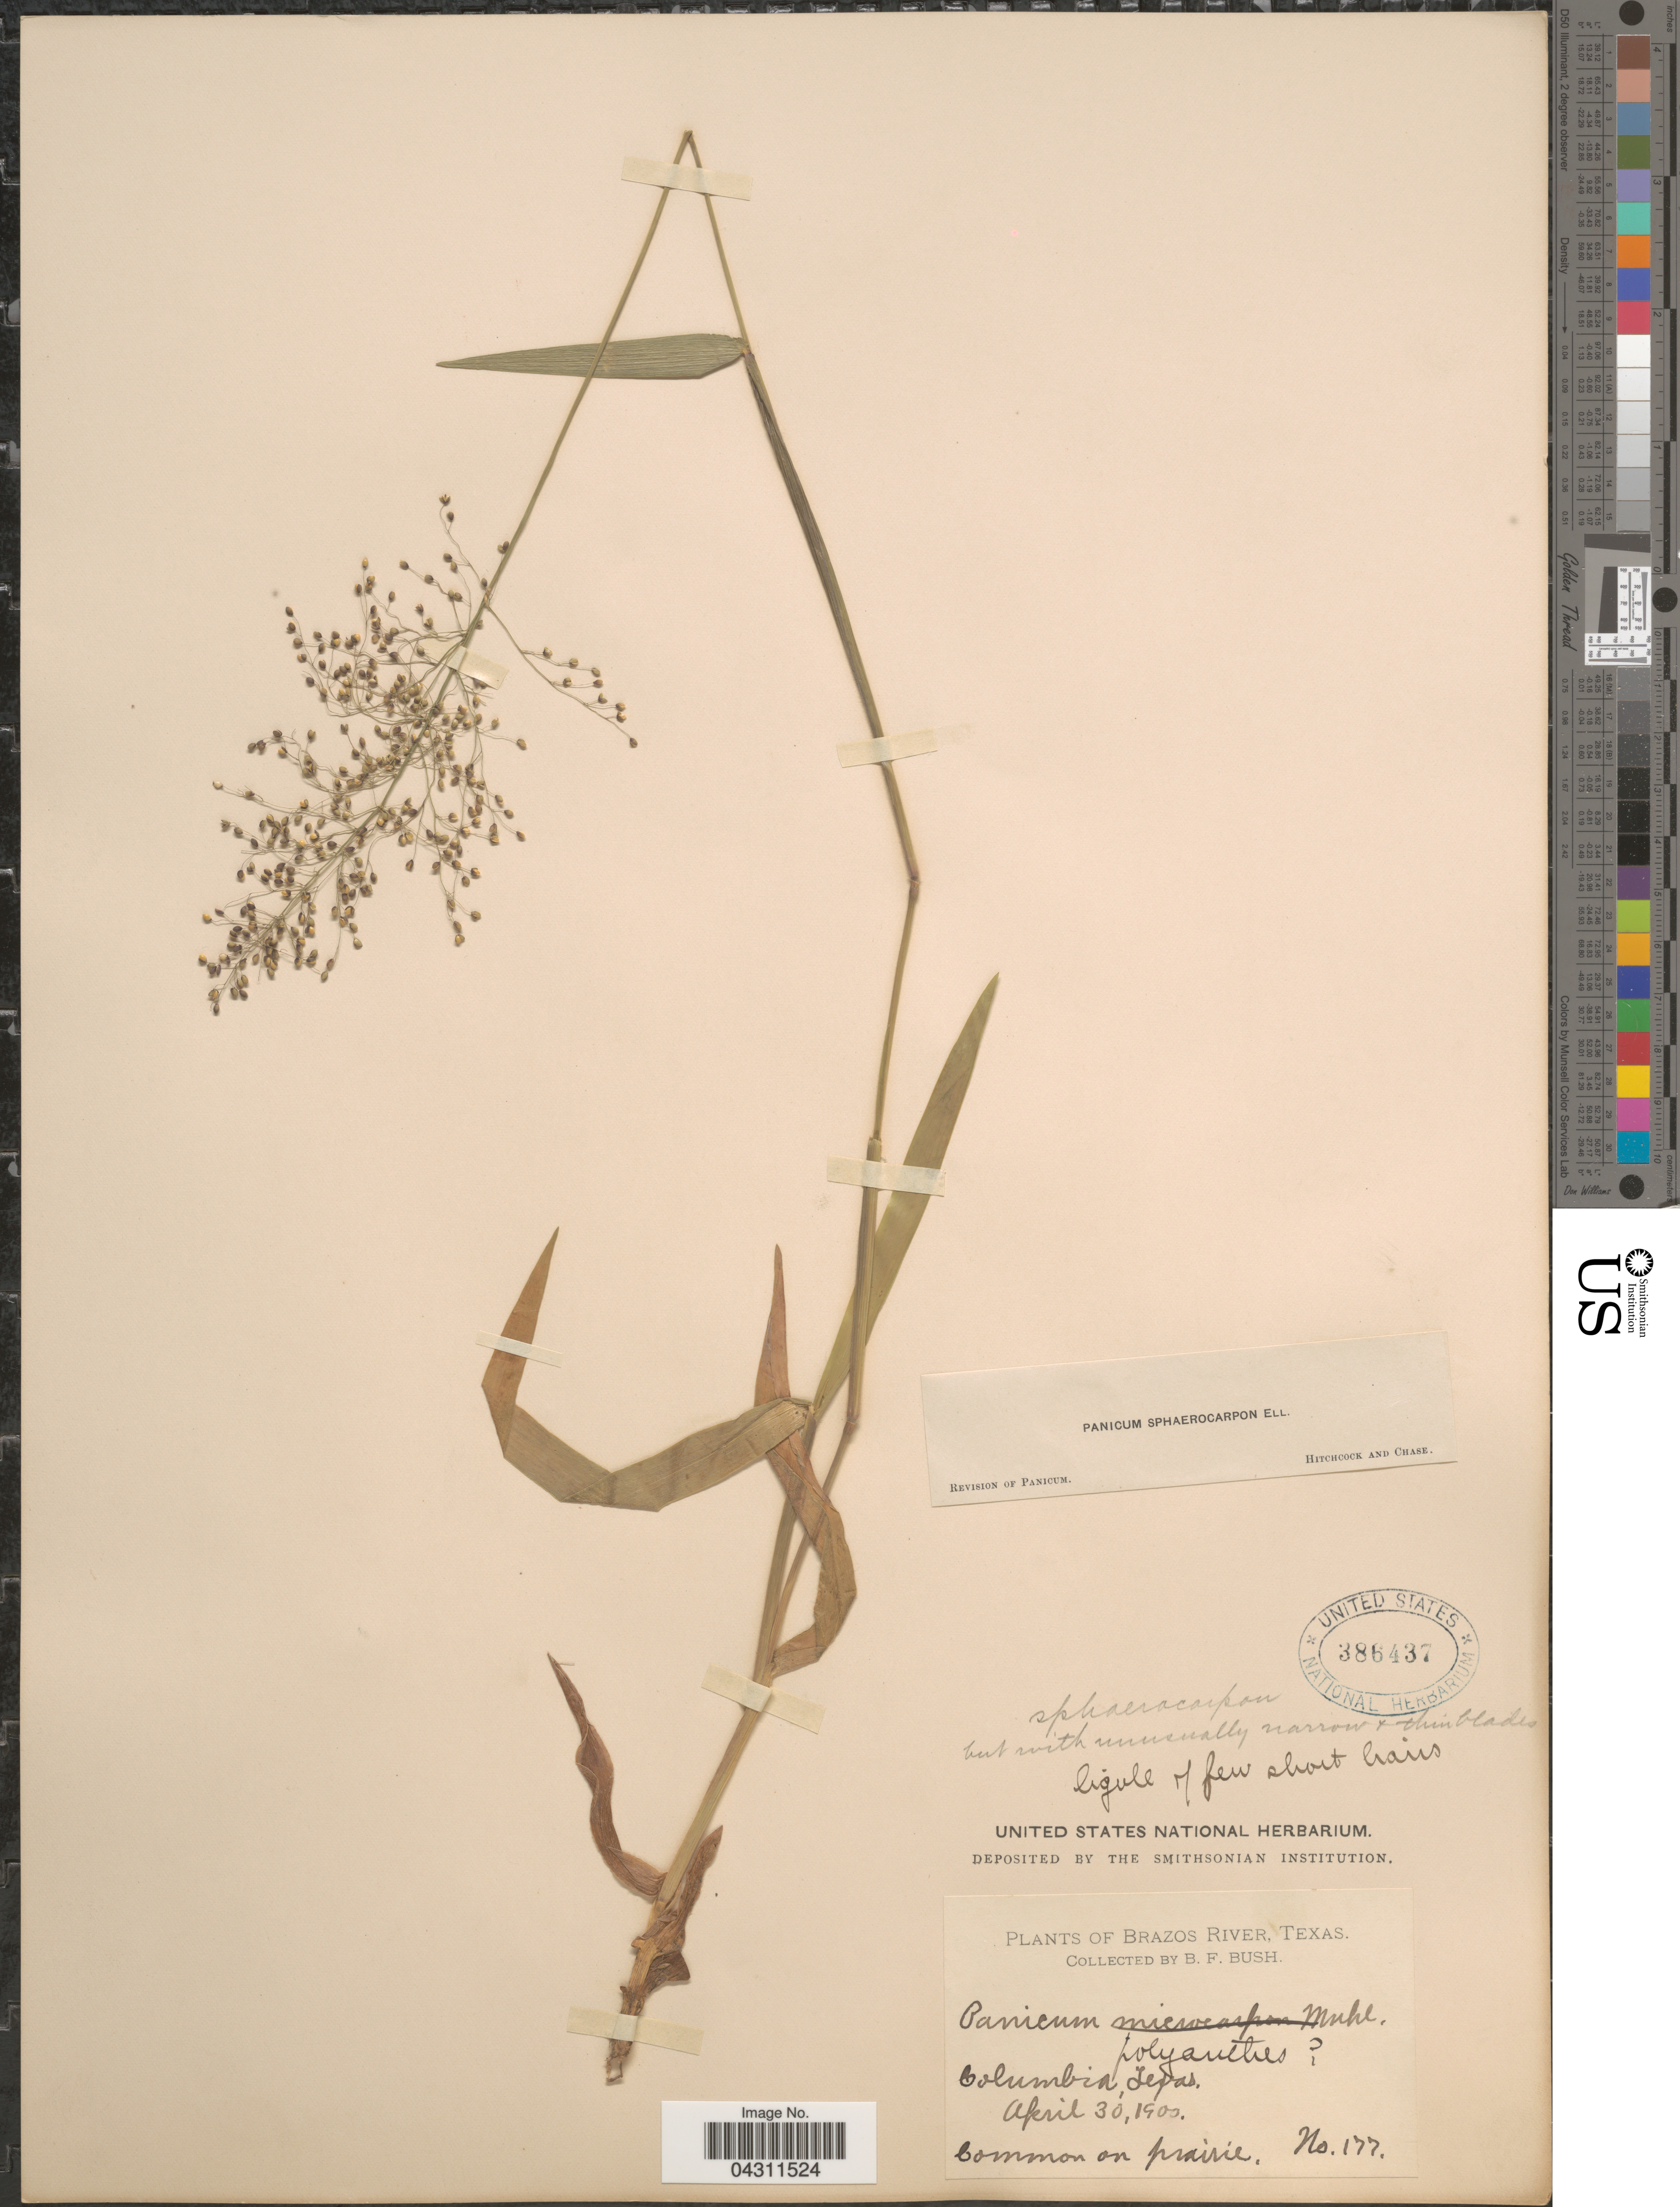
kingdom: Plantae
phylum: Tracheophyta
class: Liliopsida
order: Poales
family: Poaceae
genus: Dichanthelium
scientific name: Dichanthelium sphaerocarpon var. sphaerocarpon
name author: (Elliott) Gould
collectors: B. F. Bush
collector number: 177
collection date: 1900-04-30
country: United States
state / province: Texas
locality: Brazos River. Columbia. Common on prairie.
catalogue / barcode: US 386437